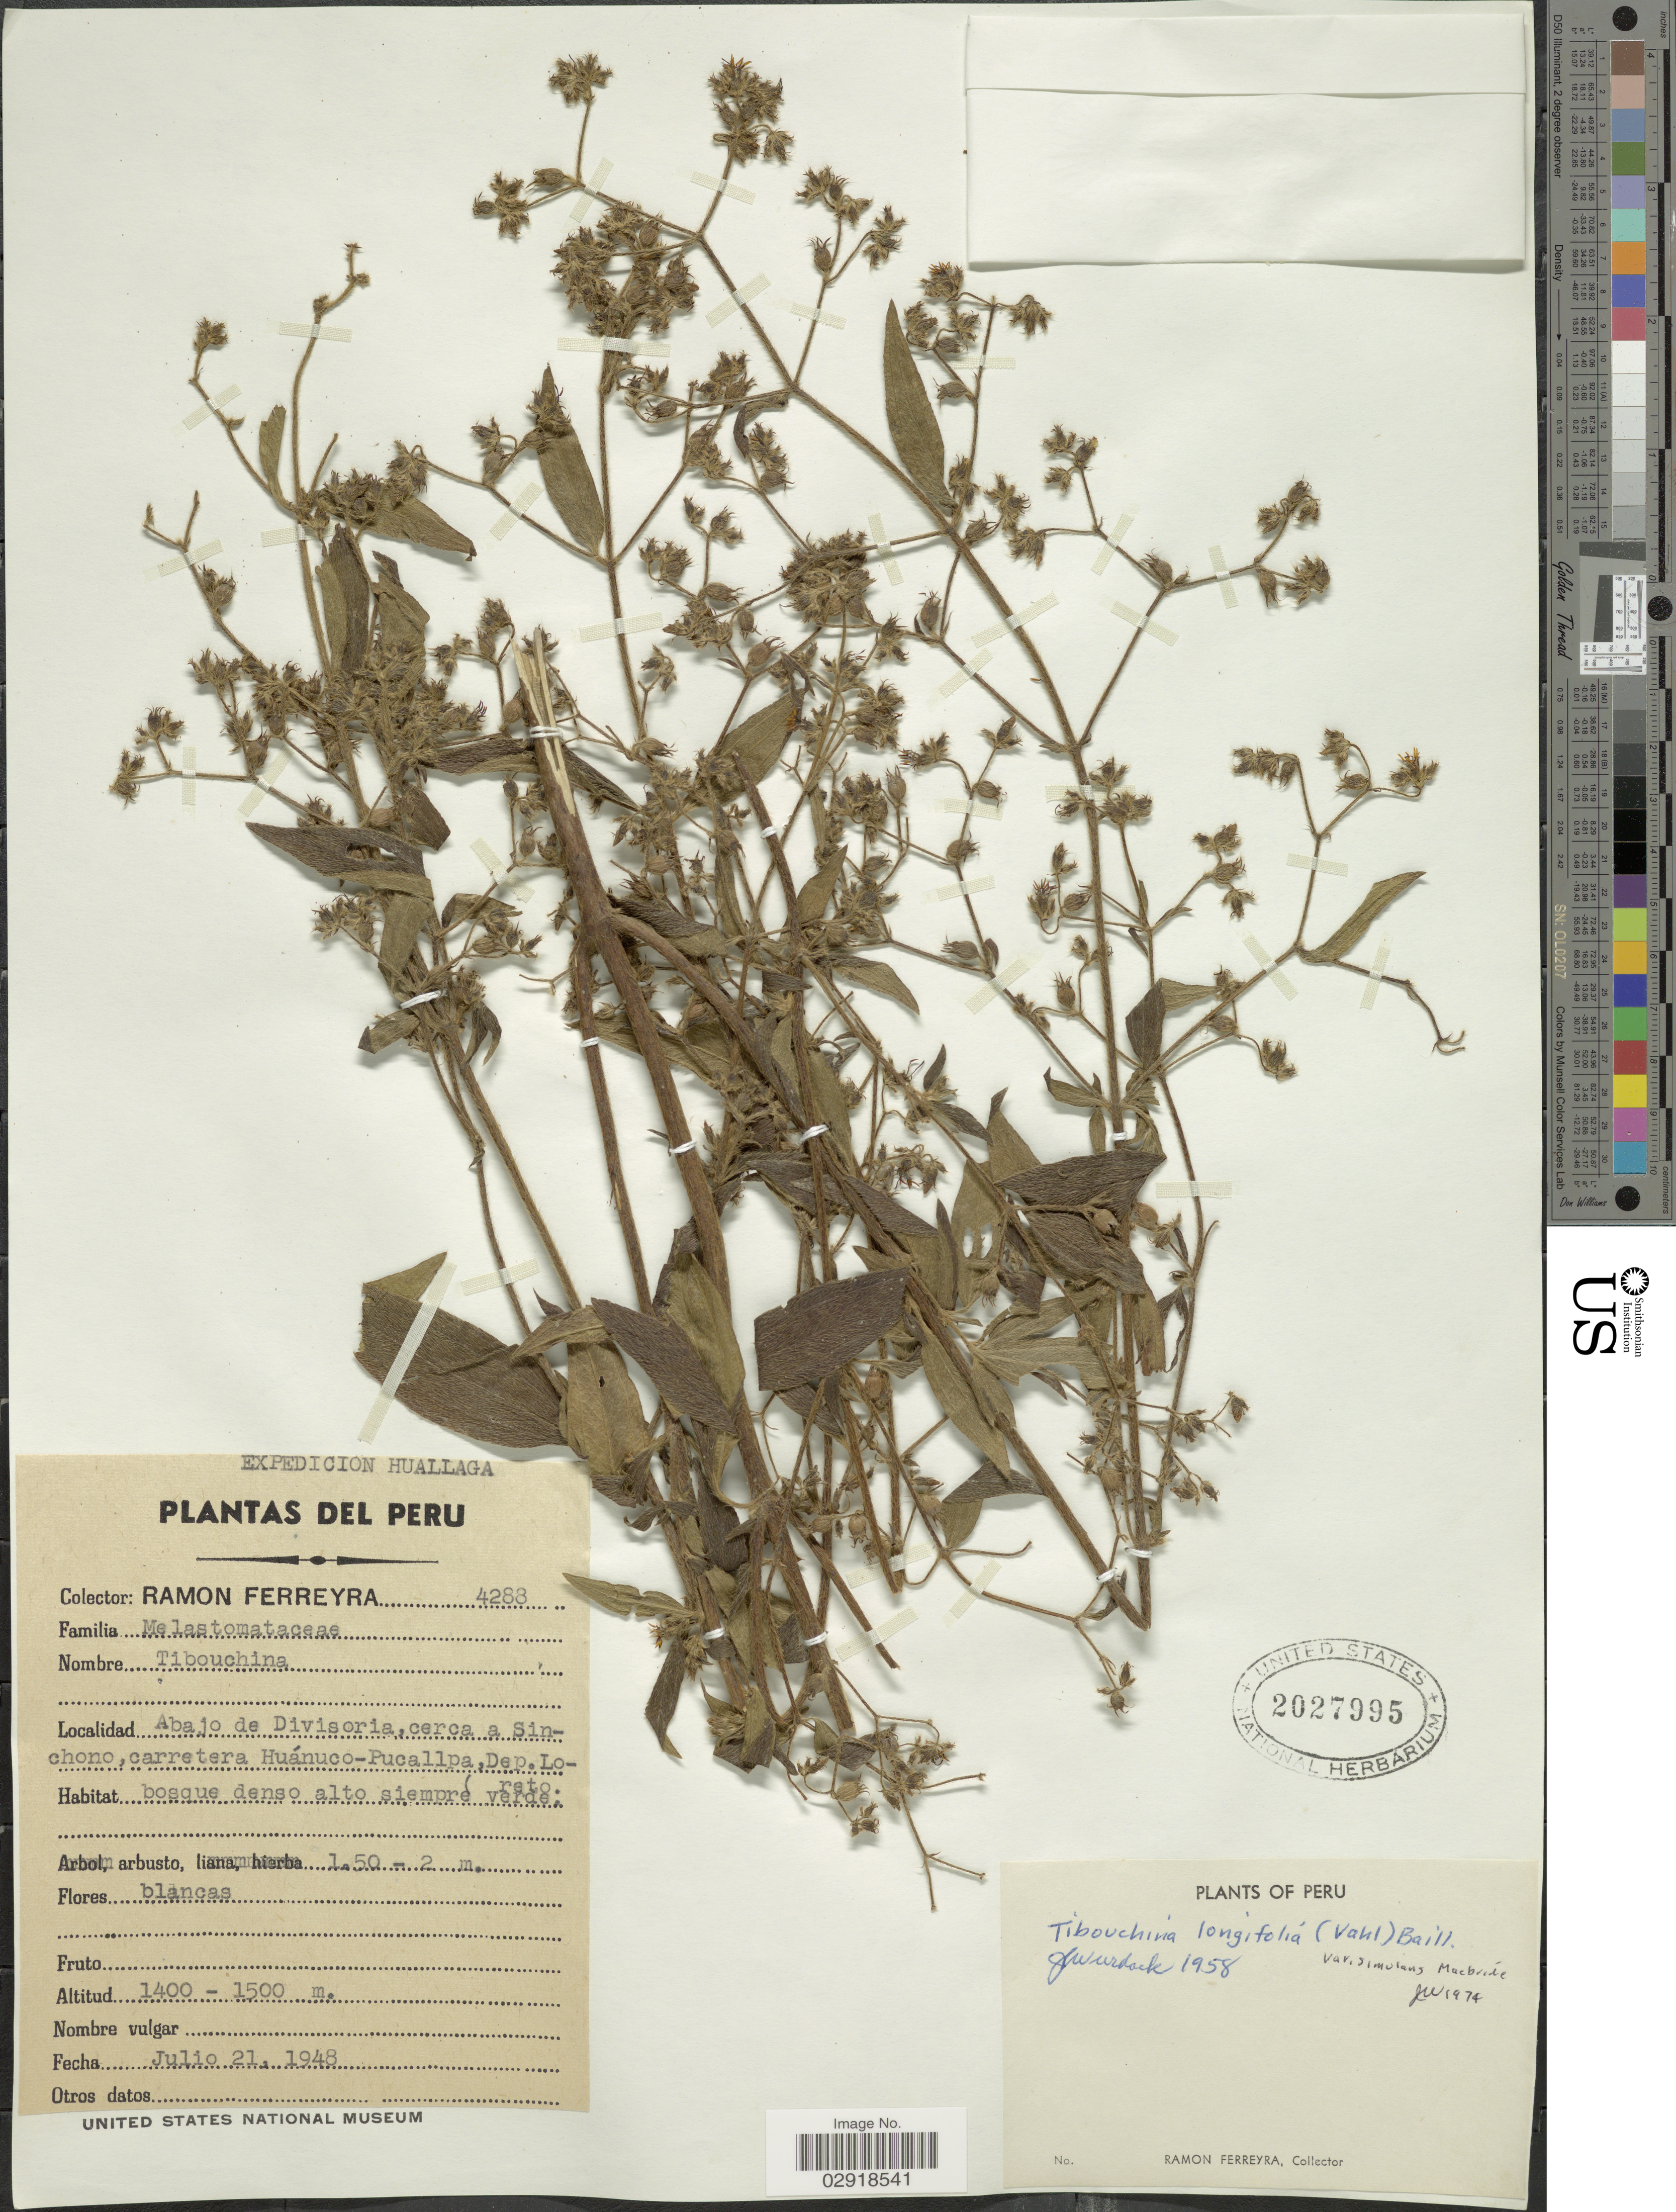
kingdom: Plantae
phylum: Tracheophyta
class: Magnoliopsida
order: Myrtales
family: Melastomataceae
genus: Chaetogastra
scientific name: Chaetogastra longifolia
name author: (Vahl) DC.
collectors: R. A. Ferreyra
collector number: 4288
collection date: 1948-07-21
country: Peru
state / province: Loreto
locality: Abajo de Divisoria, cerca a Sinchono, carretera Huánuco-Pucallpa, Dep. Loreto.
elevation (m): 1400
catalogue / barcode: US 2027995